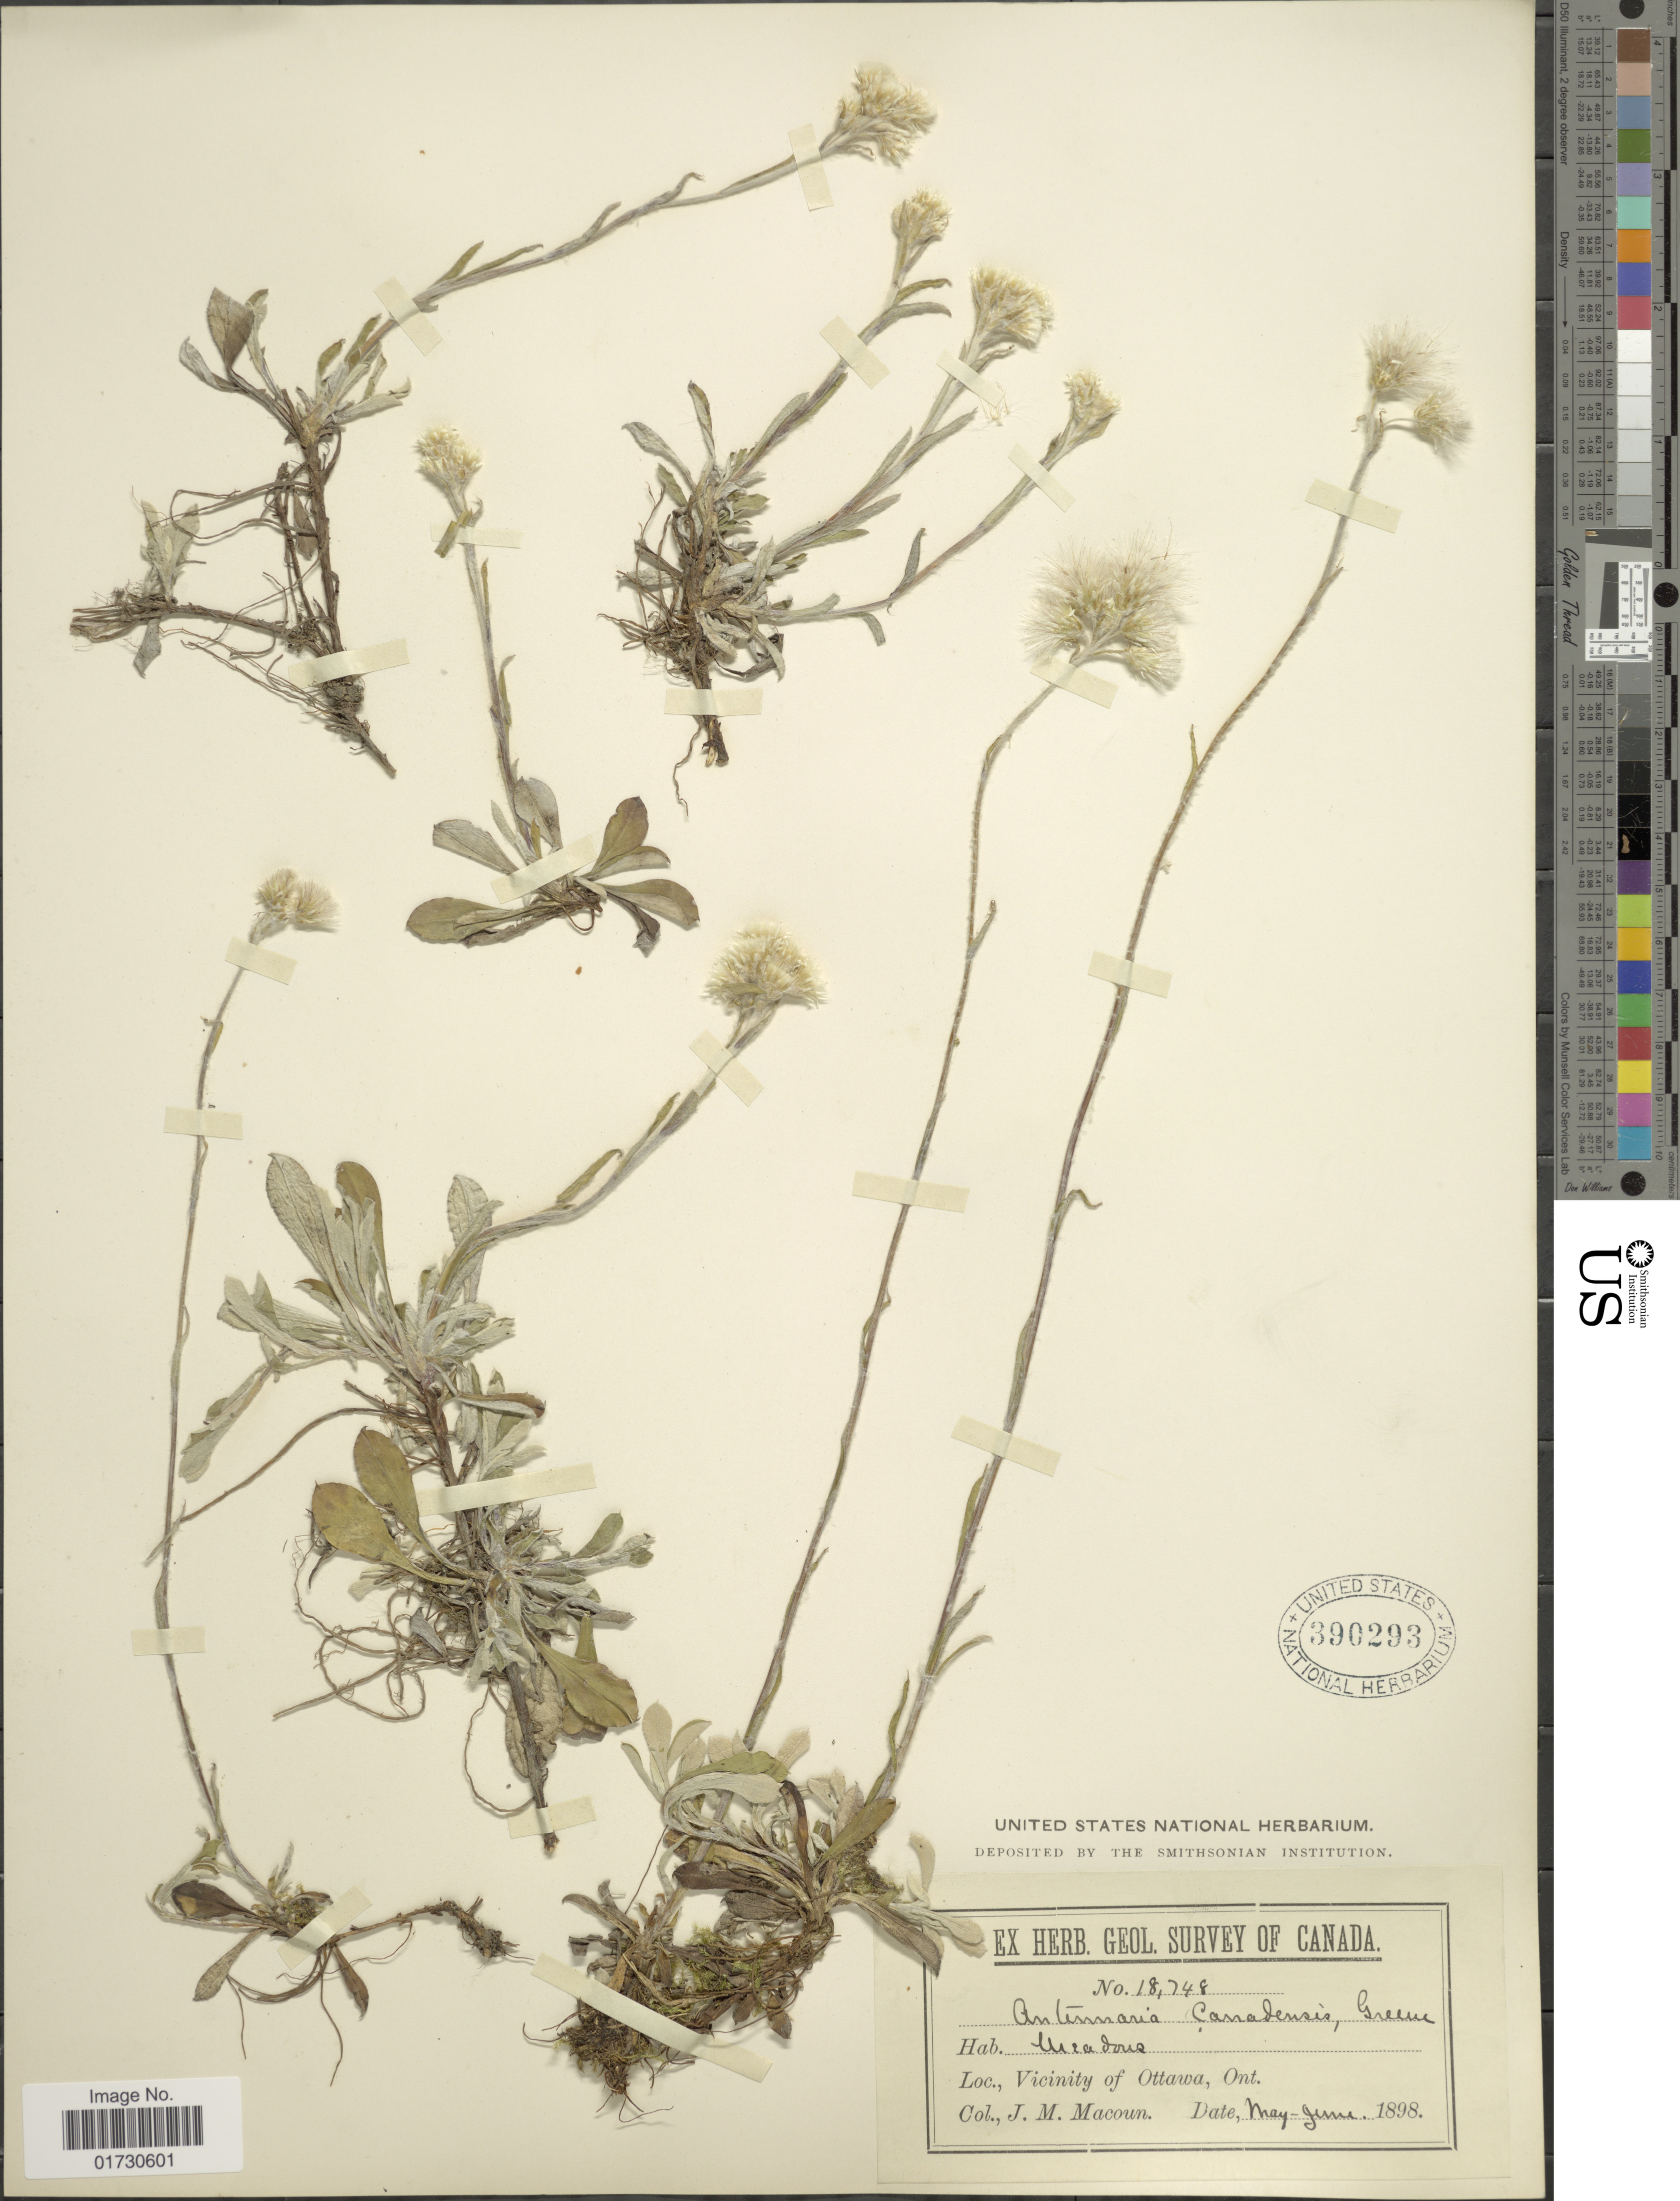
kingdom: Plantae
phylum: Tracheophyta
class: Magnoliopsida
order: Asterales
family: Asteraceae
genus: Antennaria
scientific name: Antennaria canadensis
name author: Greene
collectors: J. M. Macoun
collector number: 18748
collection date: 1898-05/1898-06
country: Canada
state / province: Ontario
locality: Vicinity of Ottawa, Ont.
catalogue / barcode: US 390293